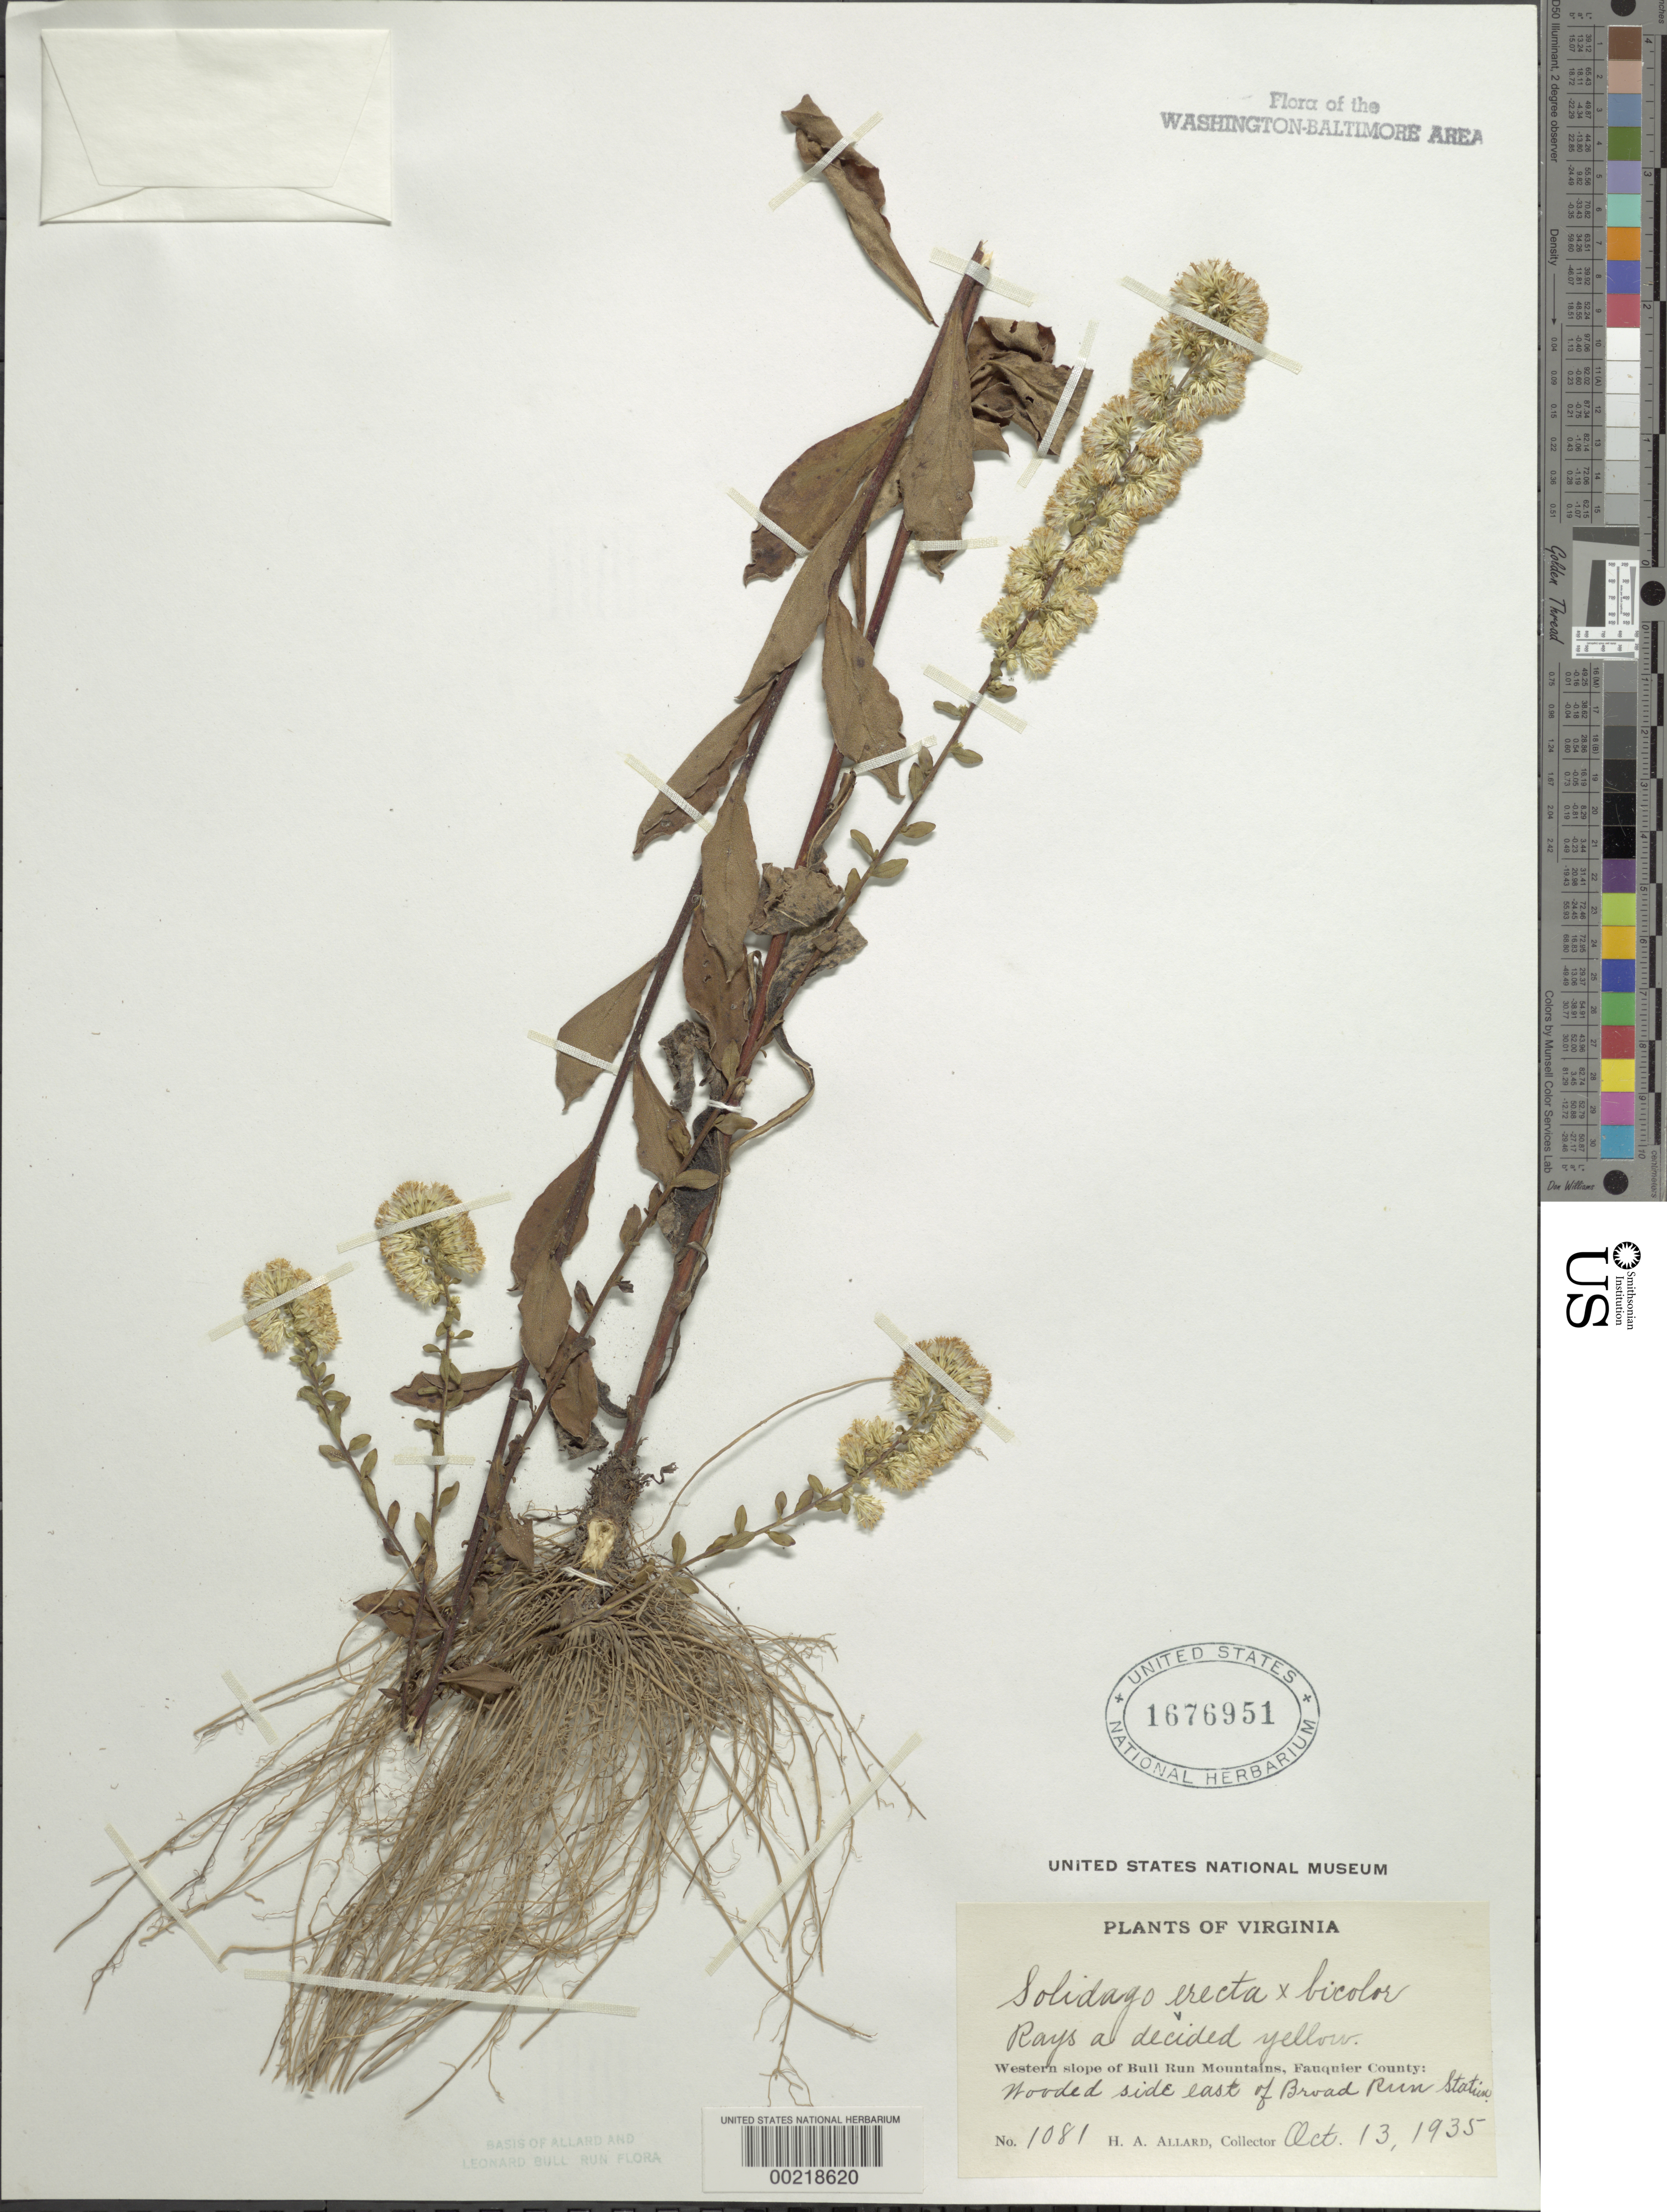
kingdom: Plantae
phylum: Tracheophyta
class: Magnoliopsida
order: Asterales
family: Asteraceae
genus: Solidago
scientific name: Solidago erecta x S. bicolor L.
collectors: H. A. Allard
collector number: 1081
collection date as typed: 13 Oct 1935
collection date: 1935-10-13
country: United States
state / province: Virginia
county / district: Fauquier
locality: East of Broad Run Station western slope of Bull Run Mountains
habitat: Woods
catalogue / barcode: US 1676951